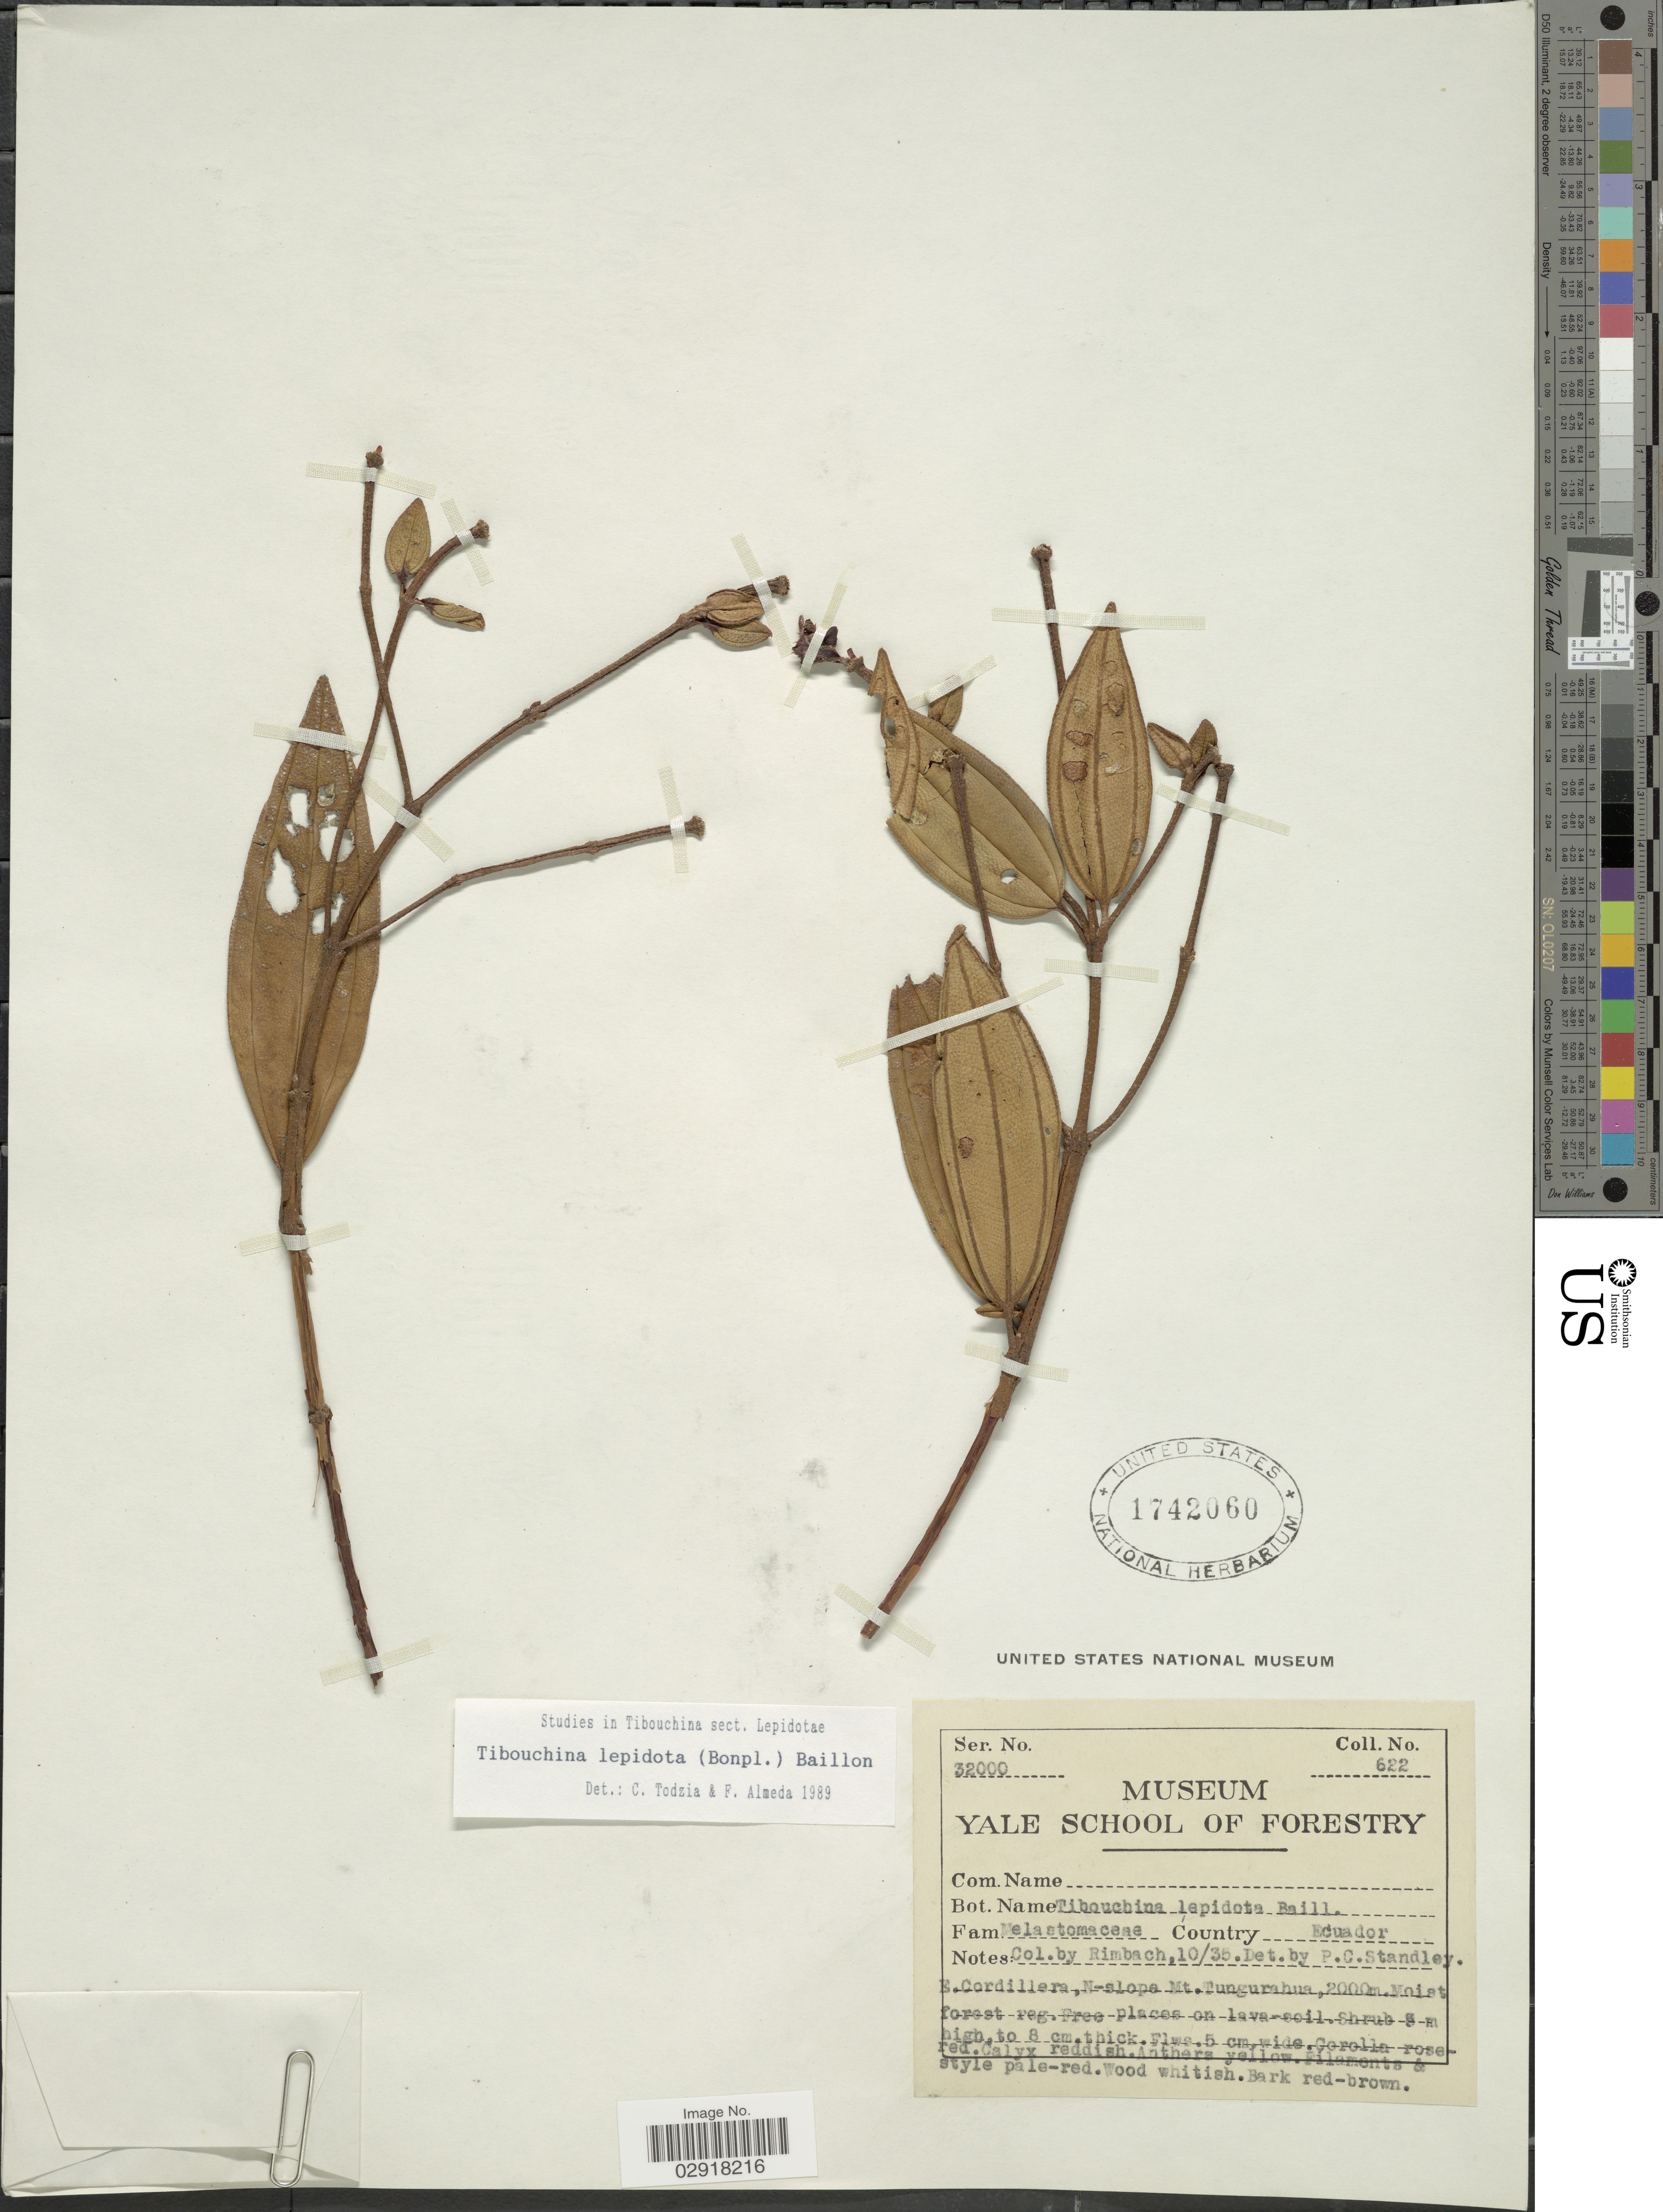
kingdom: Plantae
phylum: Tracheophyta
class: Magnoliopsida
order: Myrtales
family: Melastomataceae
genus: Andesanthus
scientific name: Andesanthus lepidotus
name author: (Humb. & Bonpl.) P.J.F. Guim. & Michelang.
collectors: Rimbach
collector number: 622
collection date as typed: Transcribed d/m/y: /10/35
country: Ecuador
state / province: Tungurahua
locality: E. Cordillera, N-slope Mt. Tungurahua.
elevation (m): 2000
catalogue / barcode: US 1742060